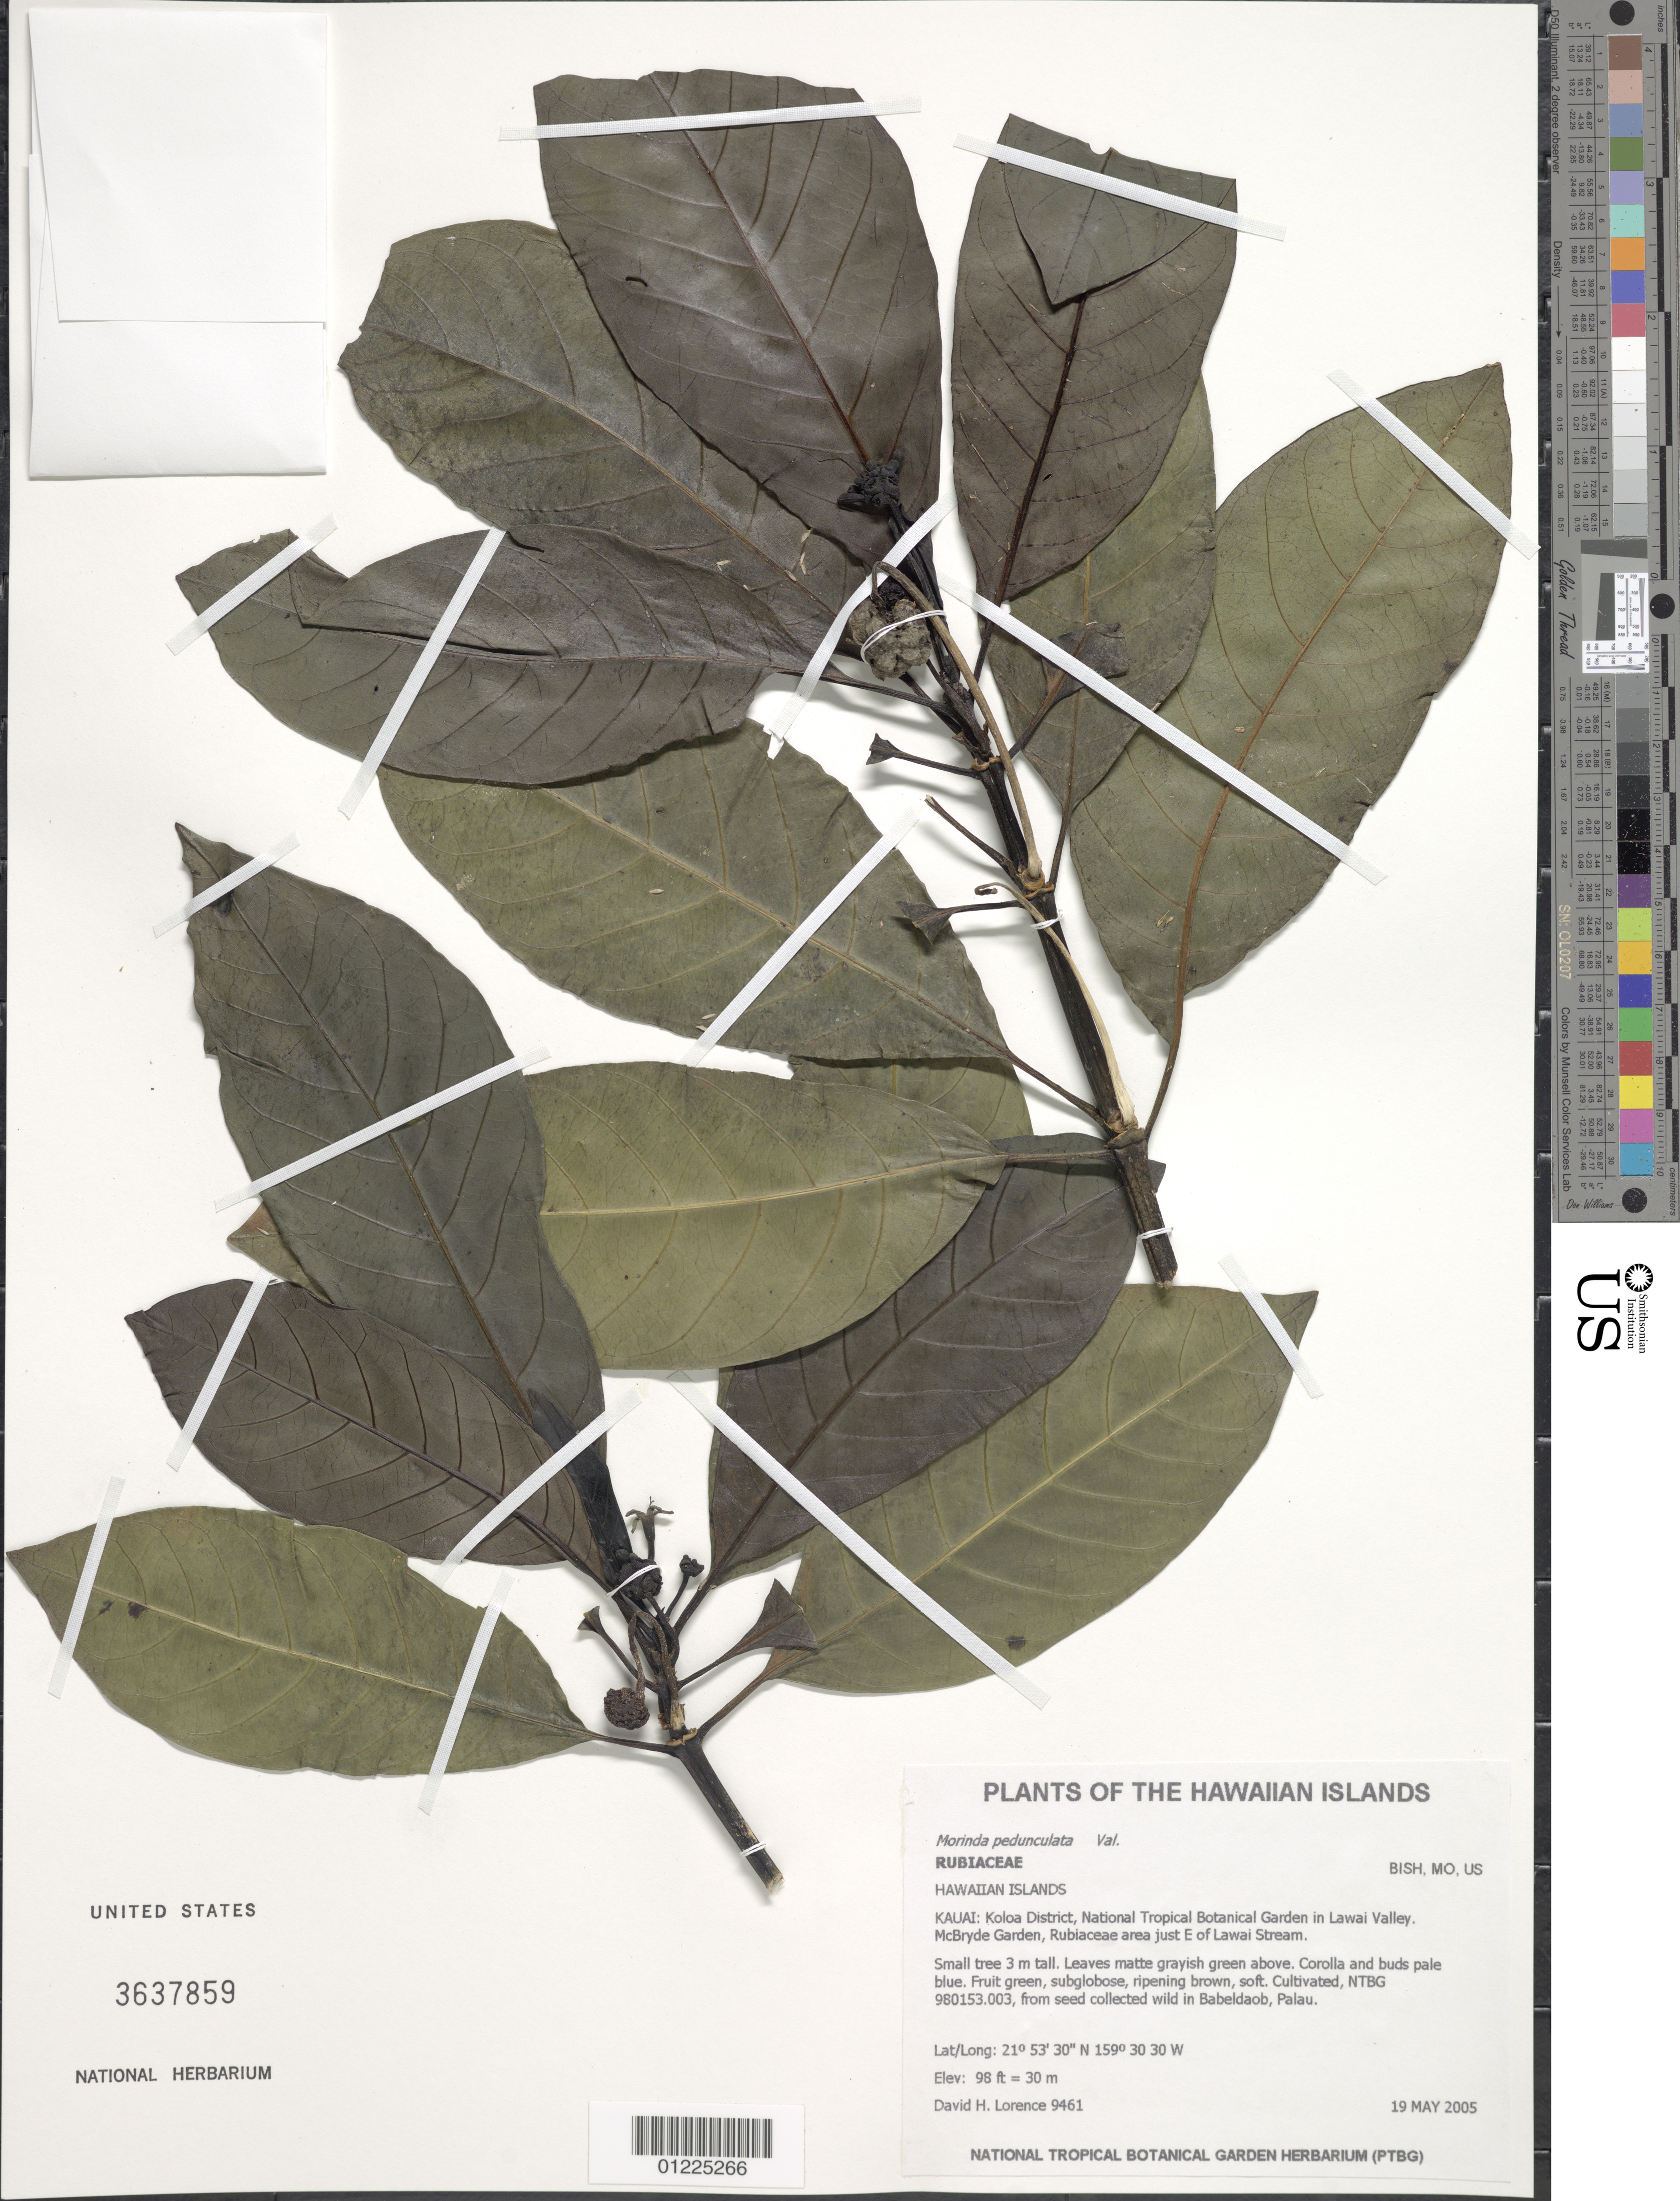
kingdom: Plantae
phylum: Tracheophyta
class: Magnoliopsida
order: Gentianales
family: Rubiaceae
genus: Morinda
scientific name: Morinda pedunculata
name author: Valeton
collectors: D. Lorence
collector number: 9461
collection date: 2005-05-19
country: United States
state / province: Hawaii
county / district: Kauai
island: Kaua'i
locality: Koloa District, National Tropical Botanical Garden in Lawai Valley, McBryde Garden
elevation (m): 30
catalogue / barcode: US 3637859